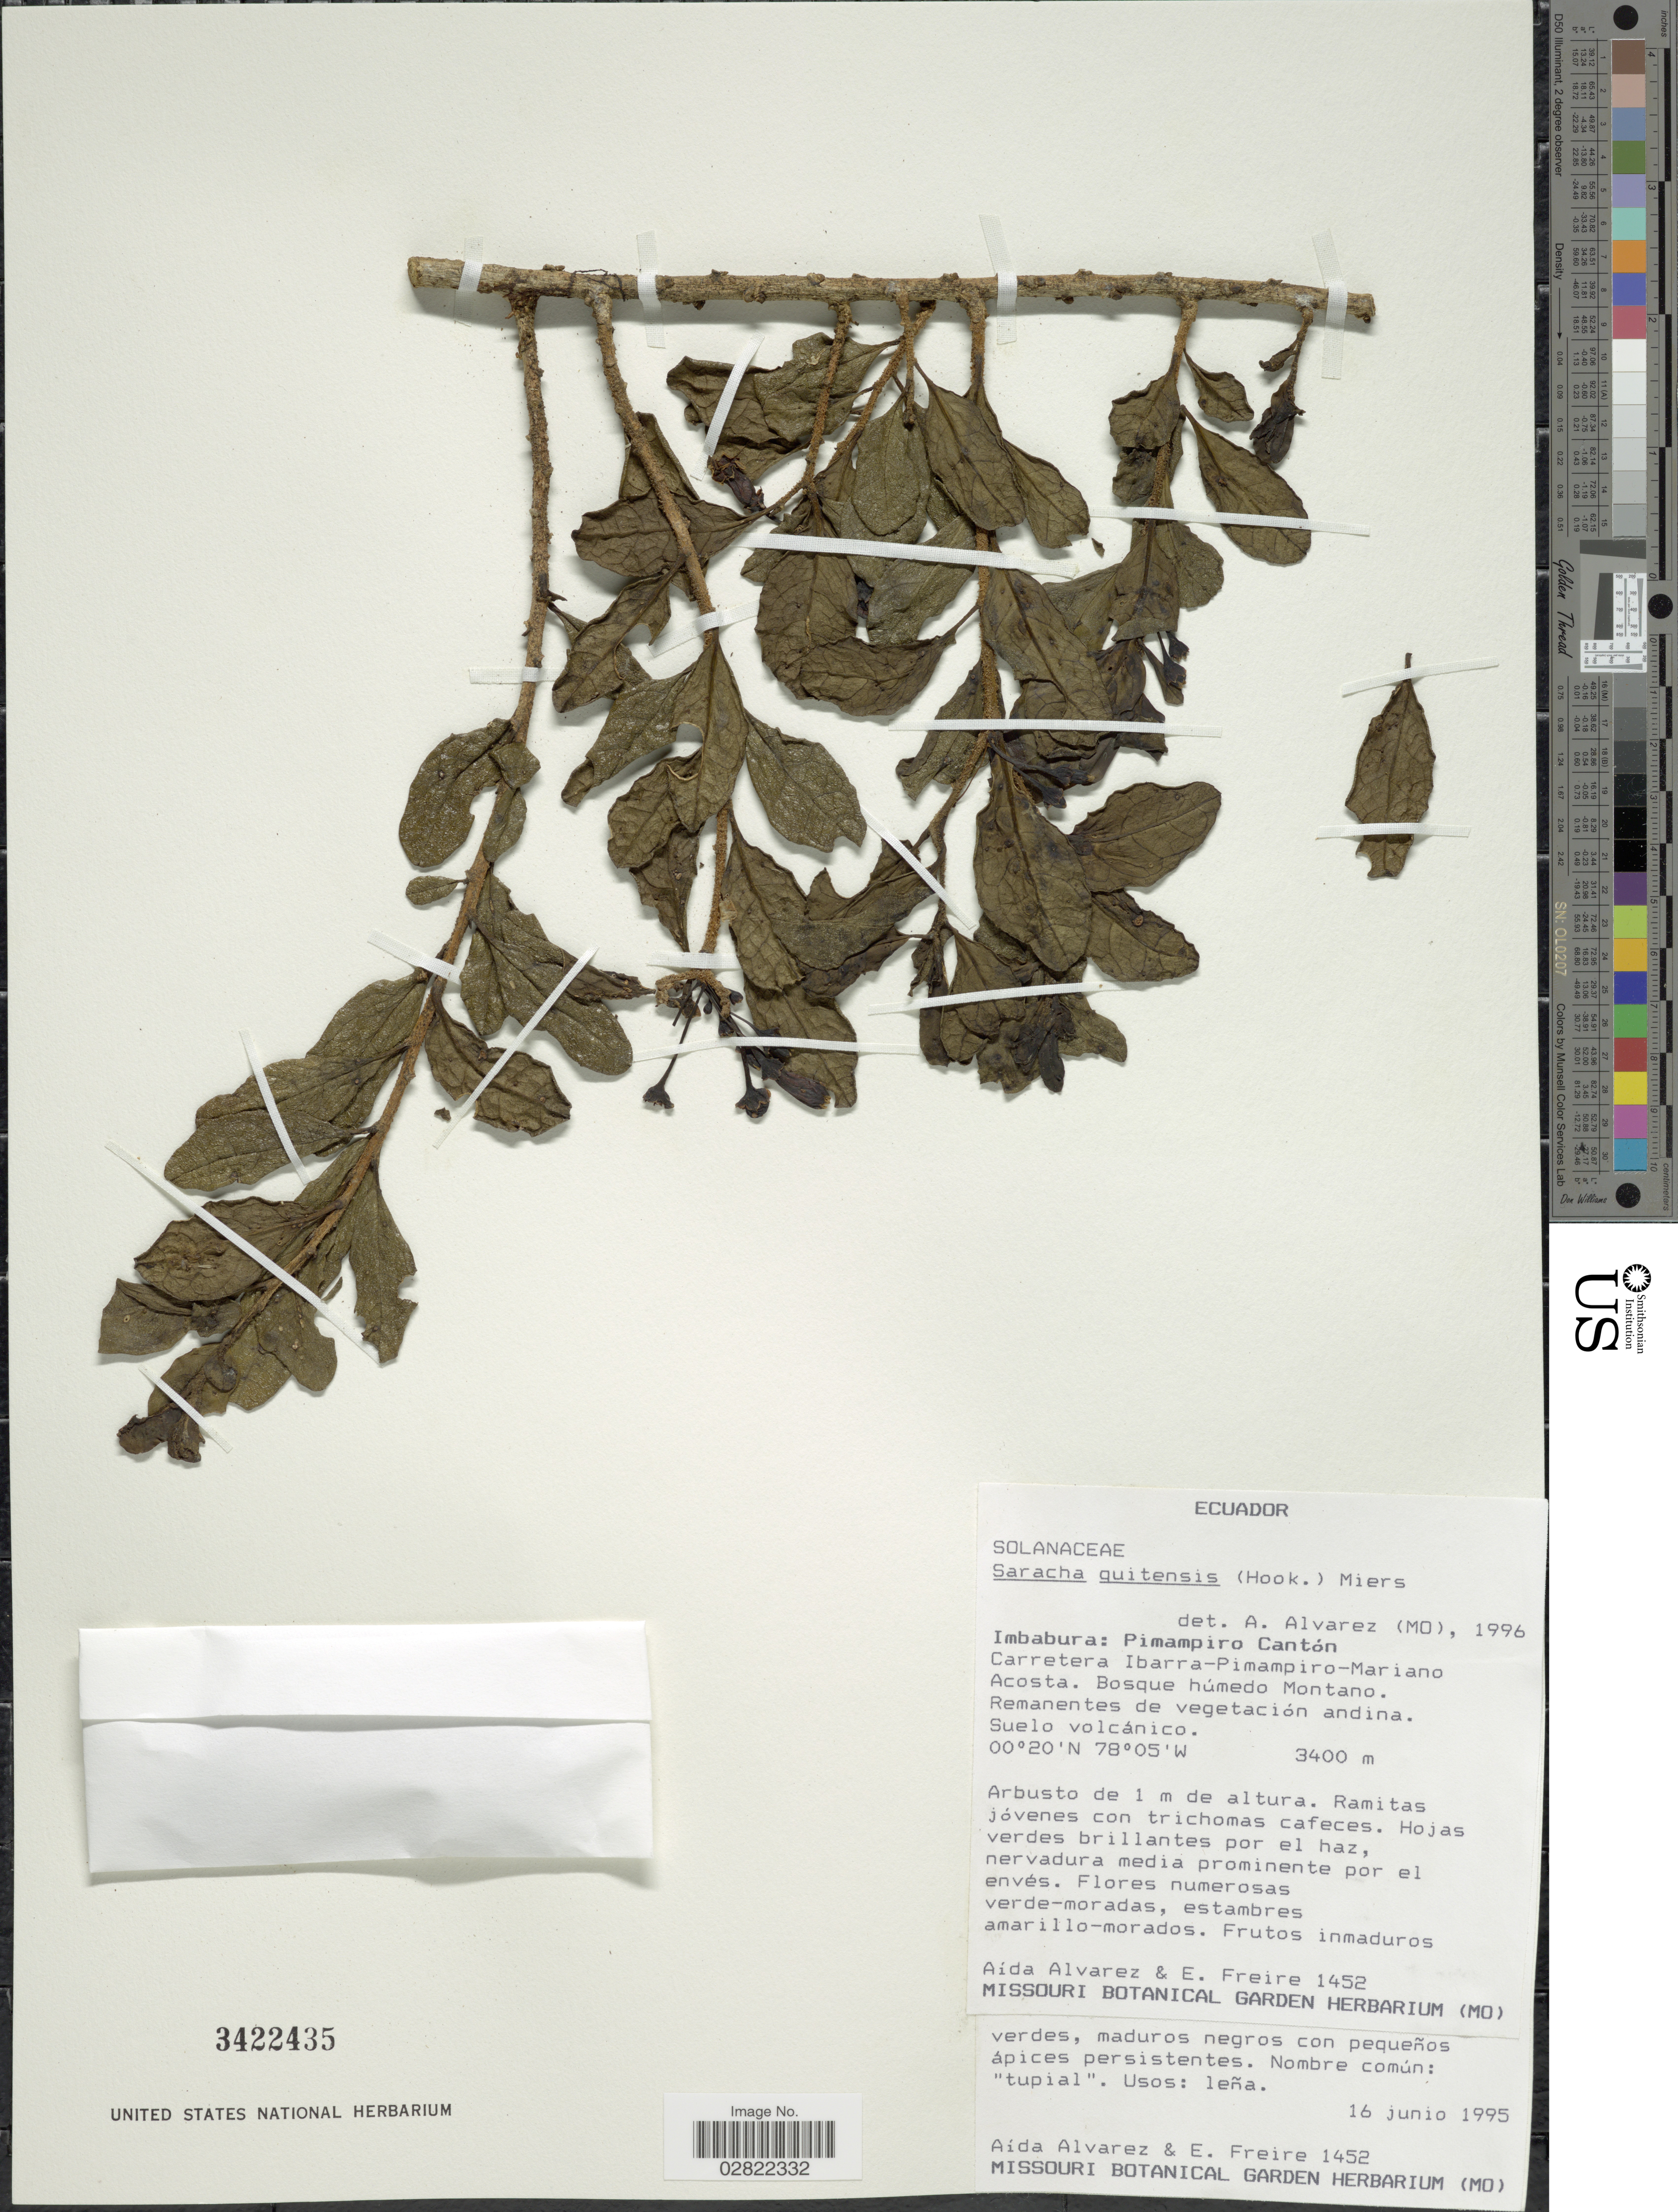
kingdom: Plantae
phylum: Tracheophyta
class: Magnoliopsida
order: Solanales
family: Solanaceae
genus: Saracha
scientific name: Saracha quitensis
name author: (Hook.) Miers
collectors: A. Alvarez & E. Freire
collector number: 1452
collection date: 1995-06-16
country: Ecuador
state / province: Imbabura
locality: Imbabura: Pimampiro Cantón, Carretera Ibarra-Pimampiro-Mariano Acosta, Bosque húmedo Montano.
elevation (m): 3400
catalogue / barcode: US 3422435